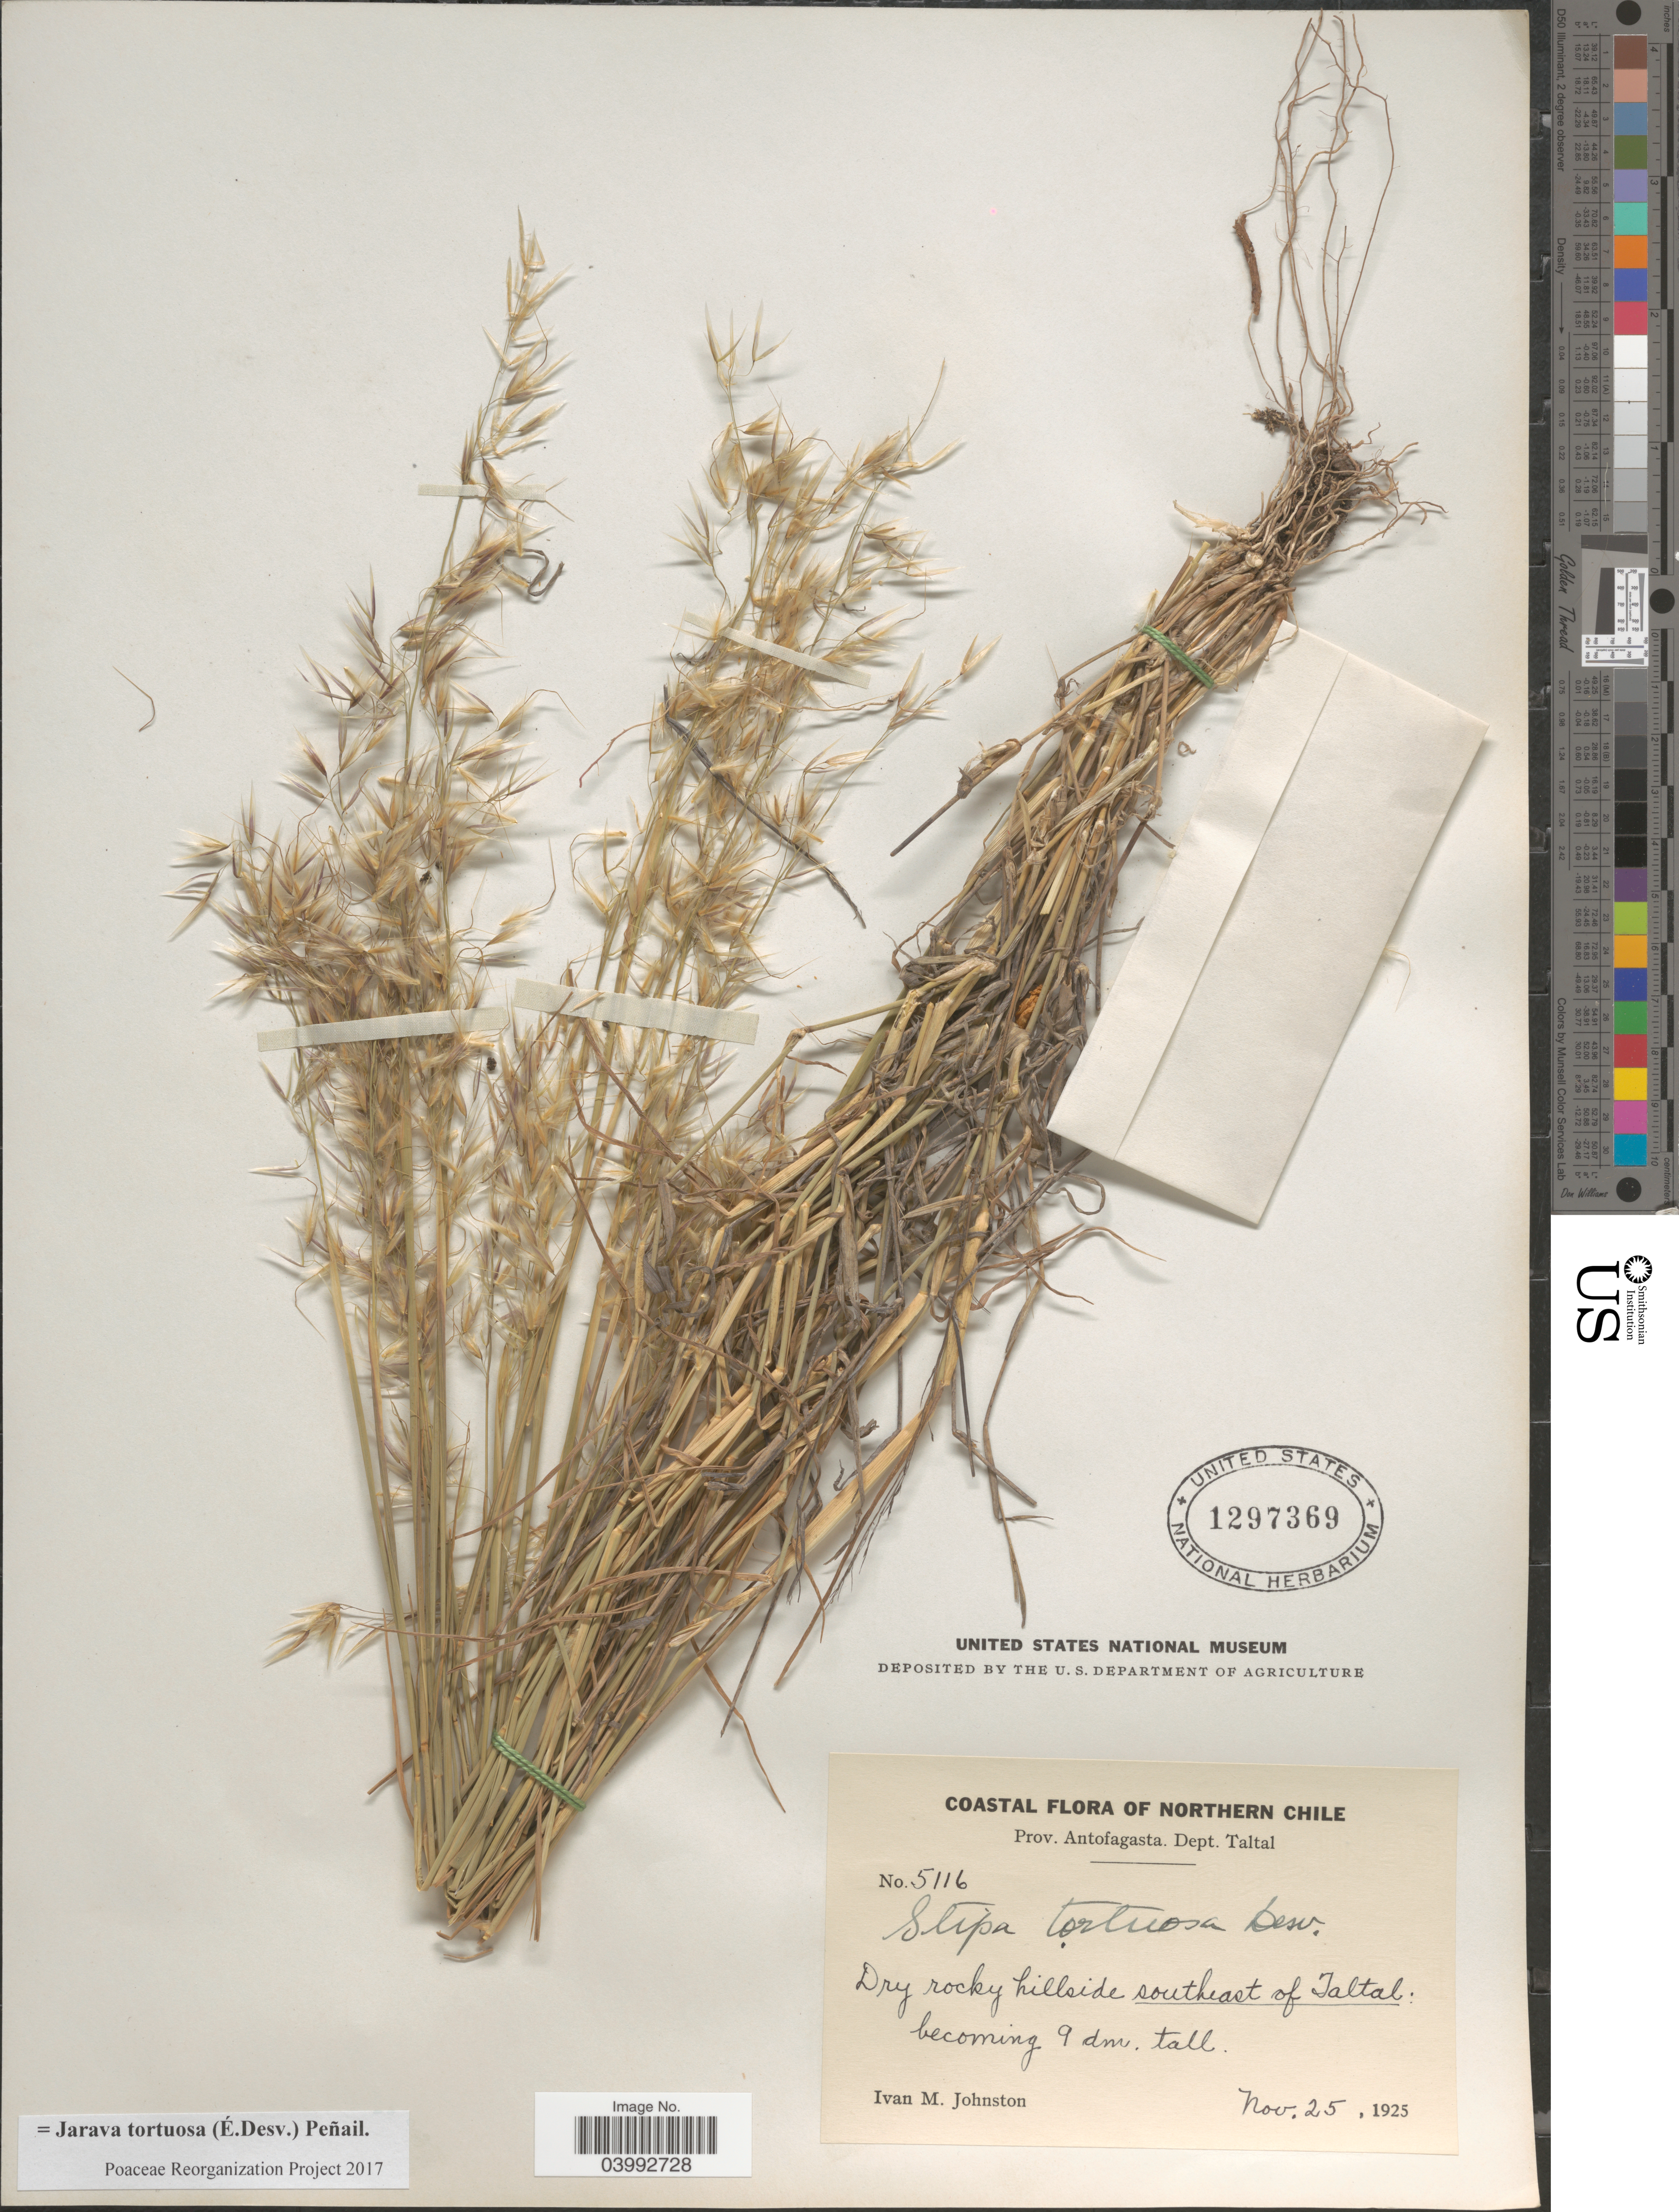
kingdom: Plantae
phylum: Tracheophyta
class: Liliopsida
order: Poales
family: Poaceae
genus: Jarava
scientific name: Jarava tortuosa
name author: (É. Desv.) Peñail.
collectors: I.M. Johnston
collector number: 5116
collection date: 1925-11-25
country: Chile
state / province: Antofagasta (II)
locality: Coastal of Northern Chile. Dept. Taltal. Dry rocky hillside southeast of Taltal.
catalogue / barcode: US 1297369